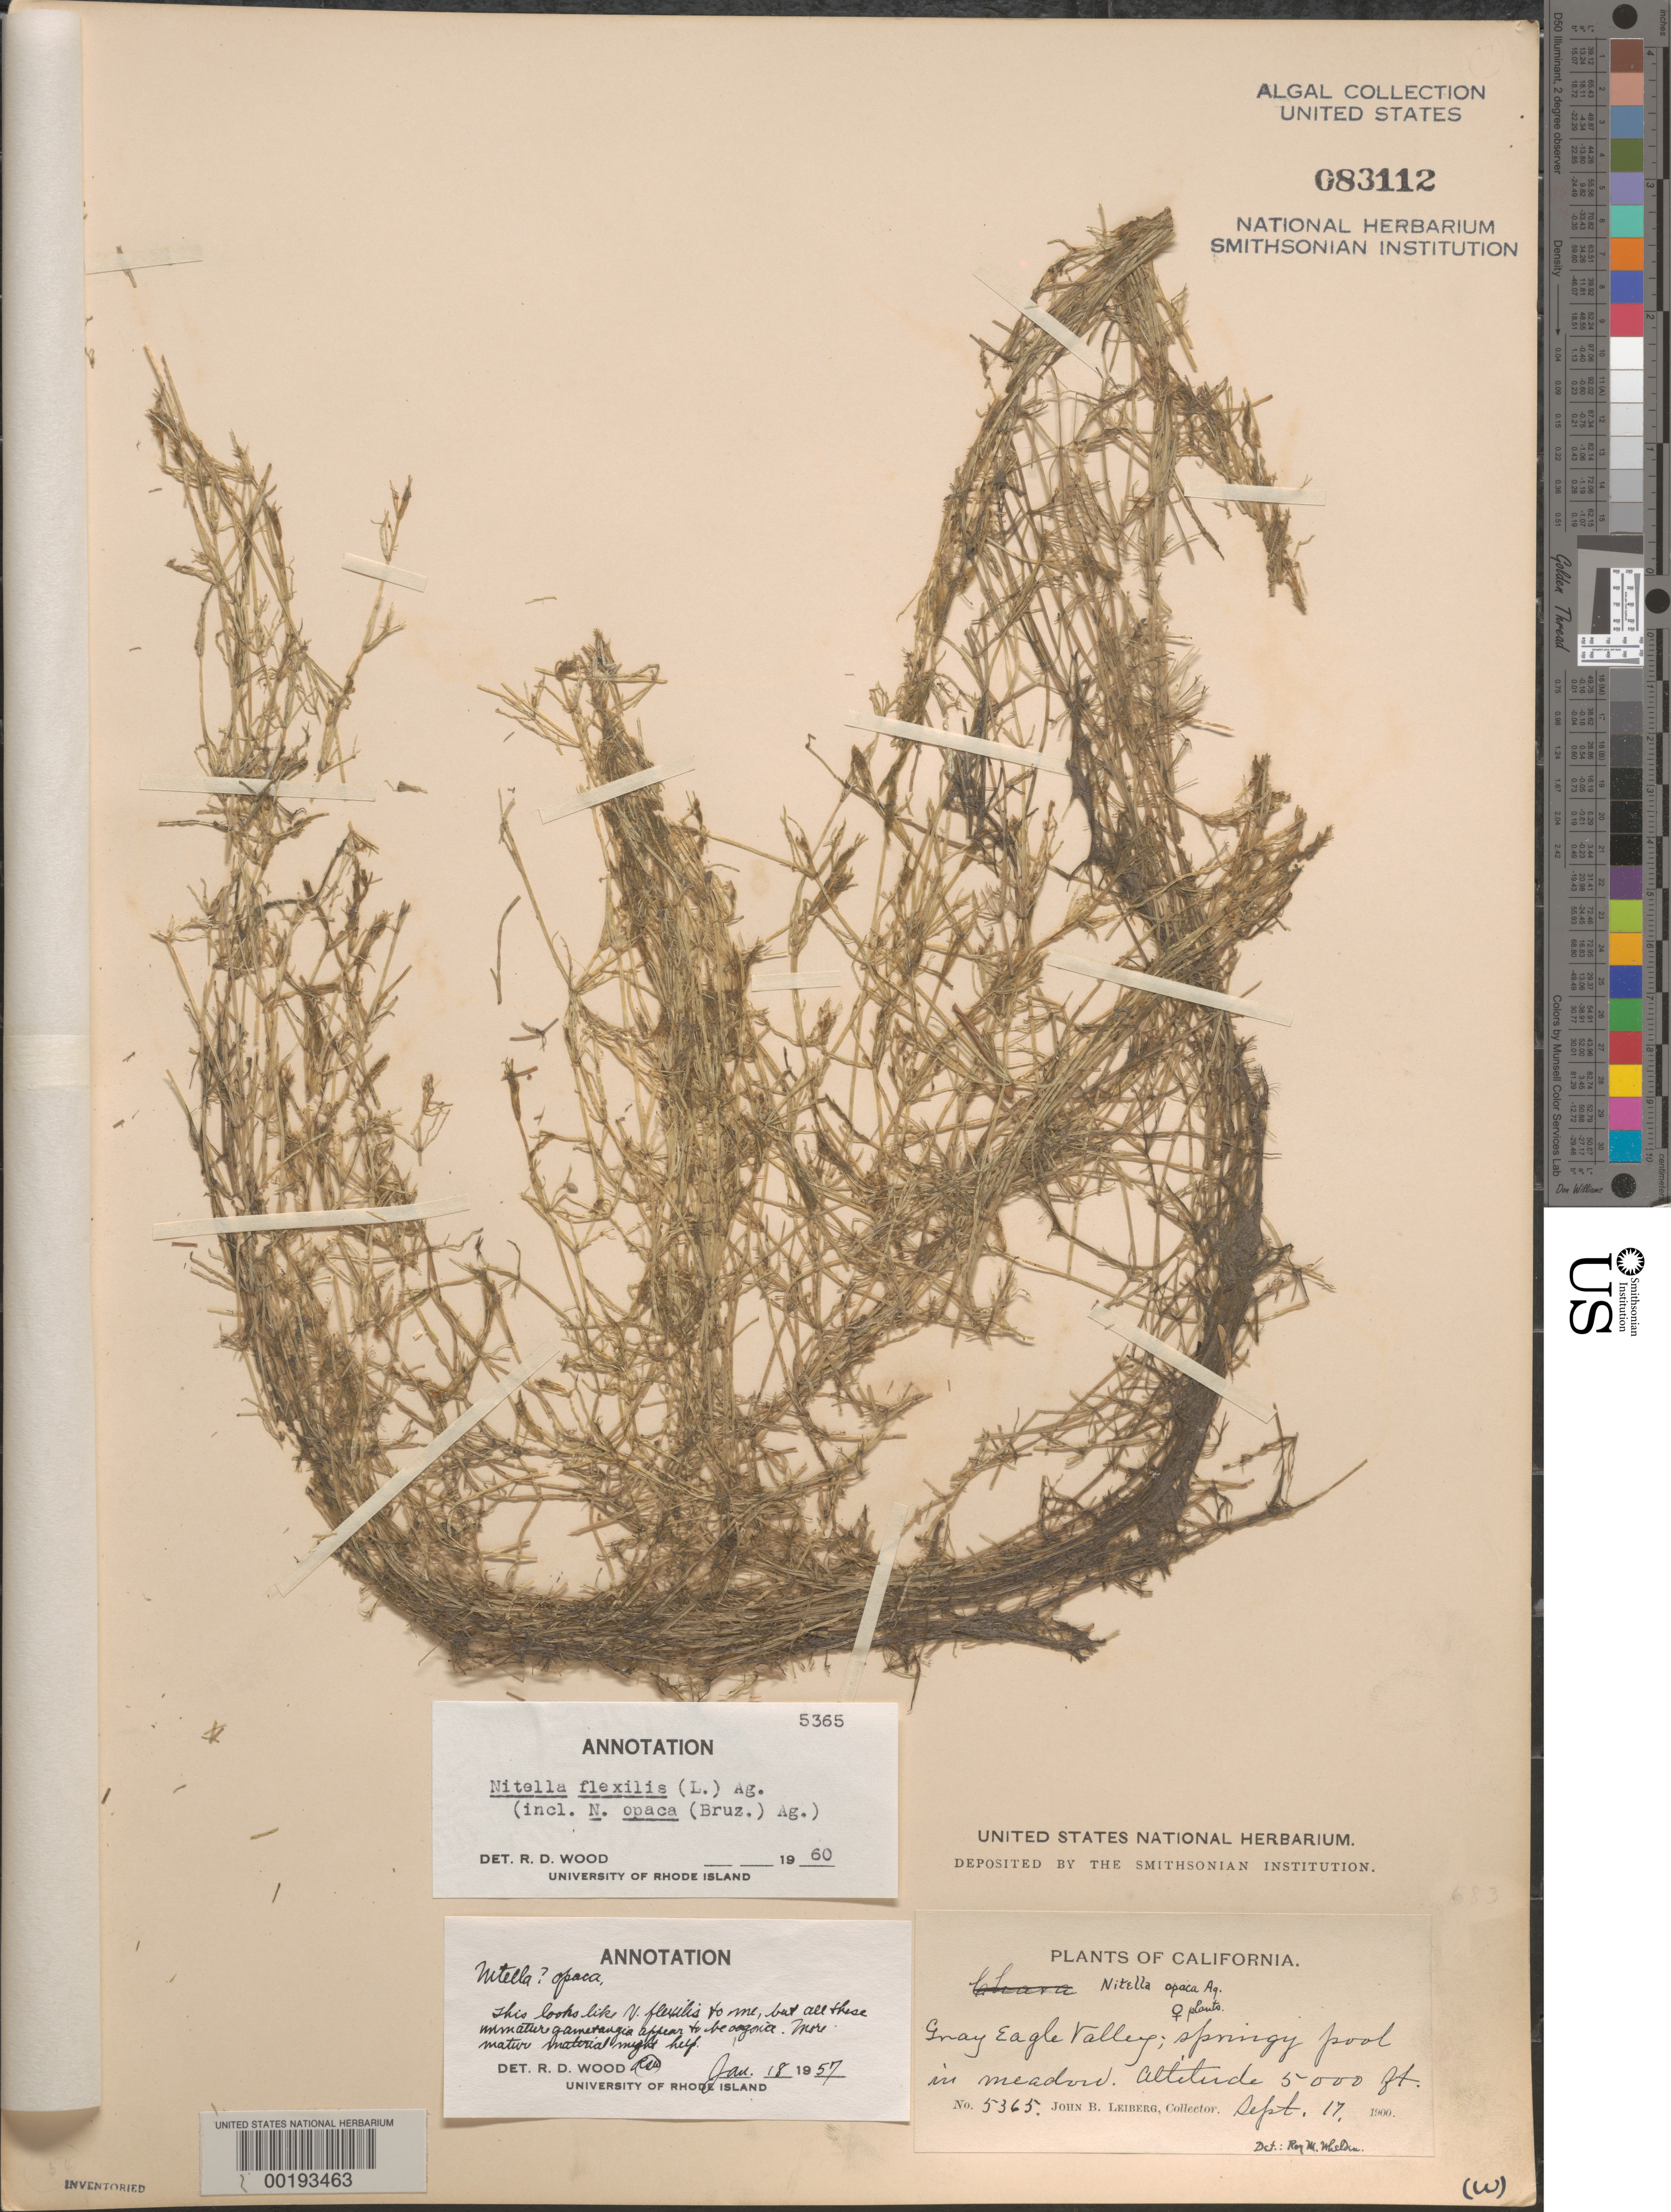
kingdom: Plantae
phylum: Charophyta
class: Charophyceae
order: Charales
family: Characeae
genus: Nitella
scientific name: Nitella flexilis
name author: (L.) C. Agardh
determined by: Wood, R. D.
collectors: J. Leiberg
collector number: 5365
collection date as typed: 17 Sep 1900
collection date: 1900-09-17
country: United States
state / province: California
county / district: Plumas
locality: Gray Eagle Valley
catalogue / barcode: US 83112